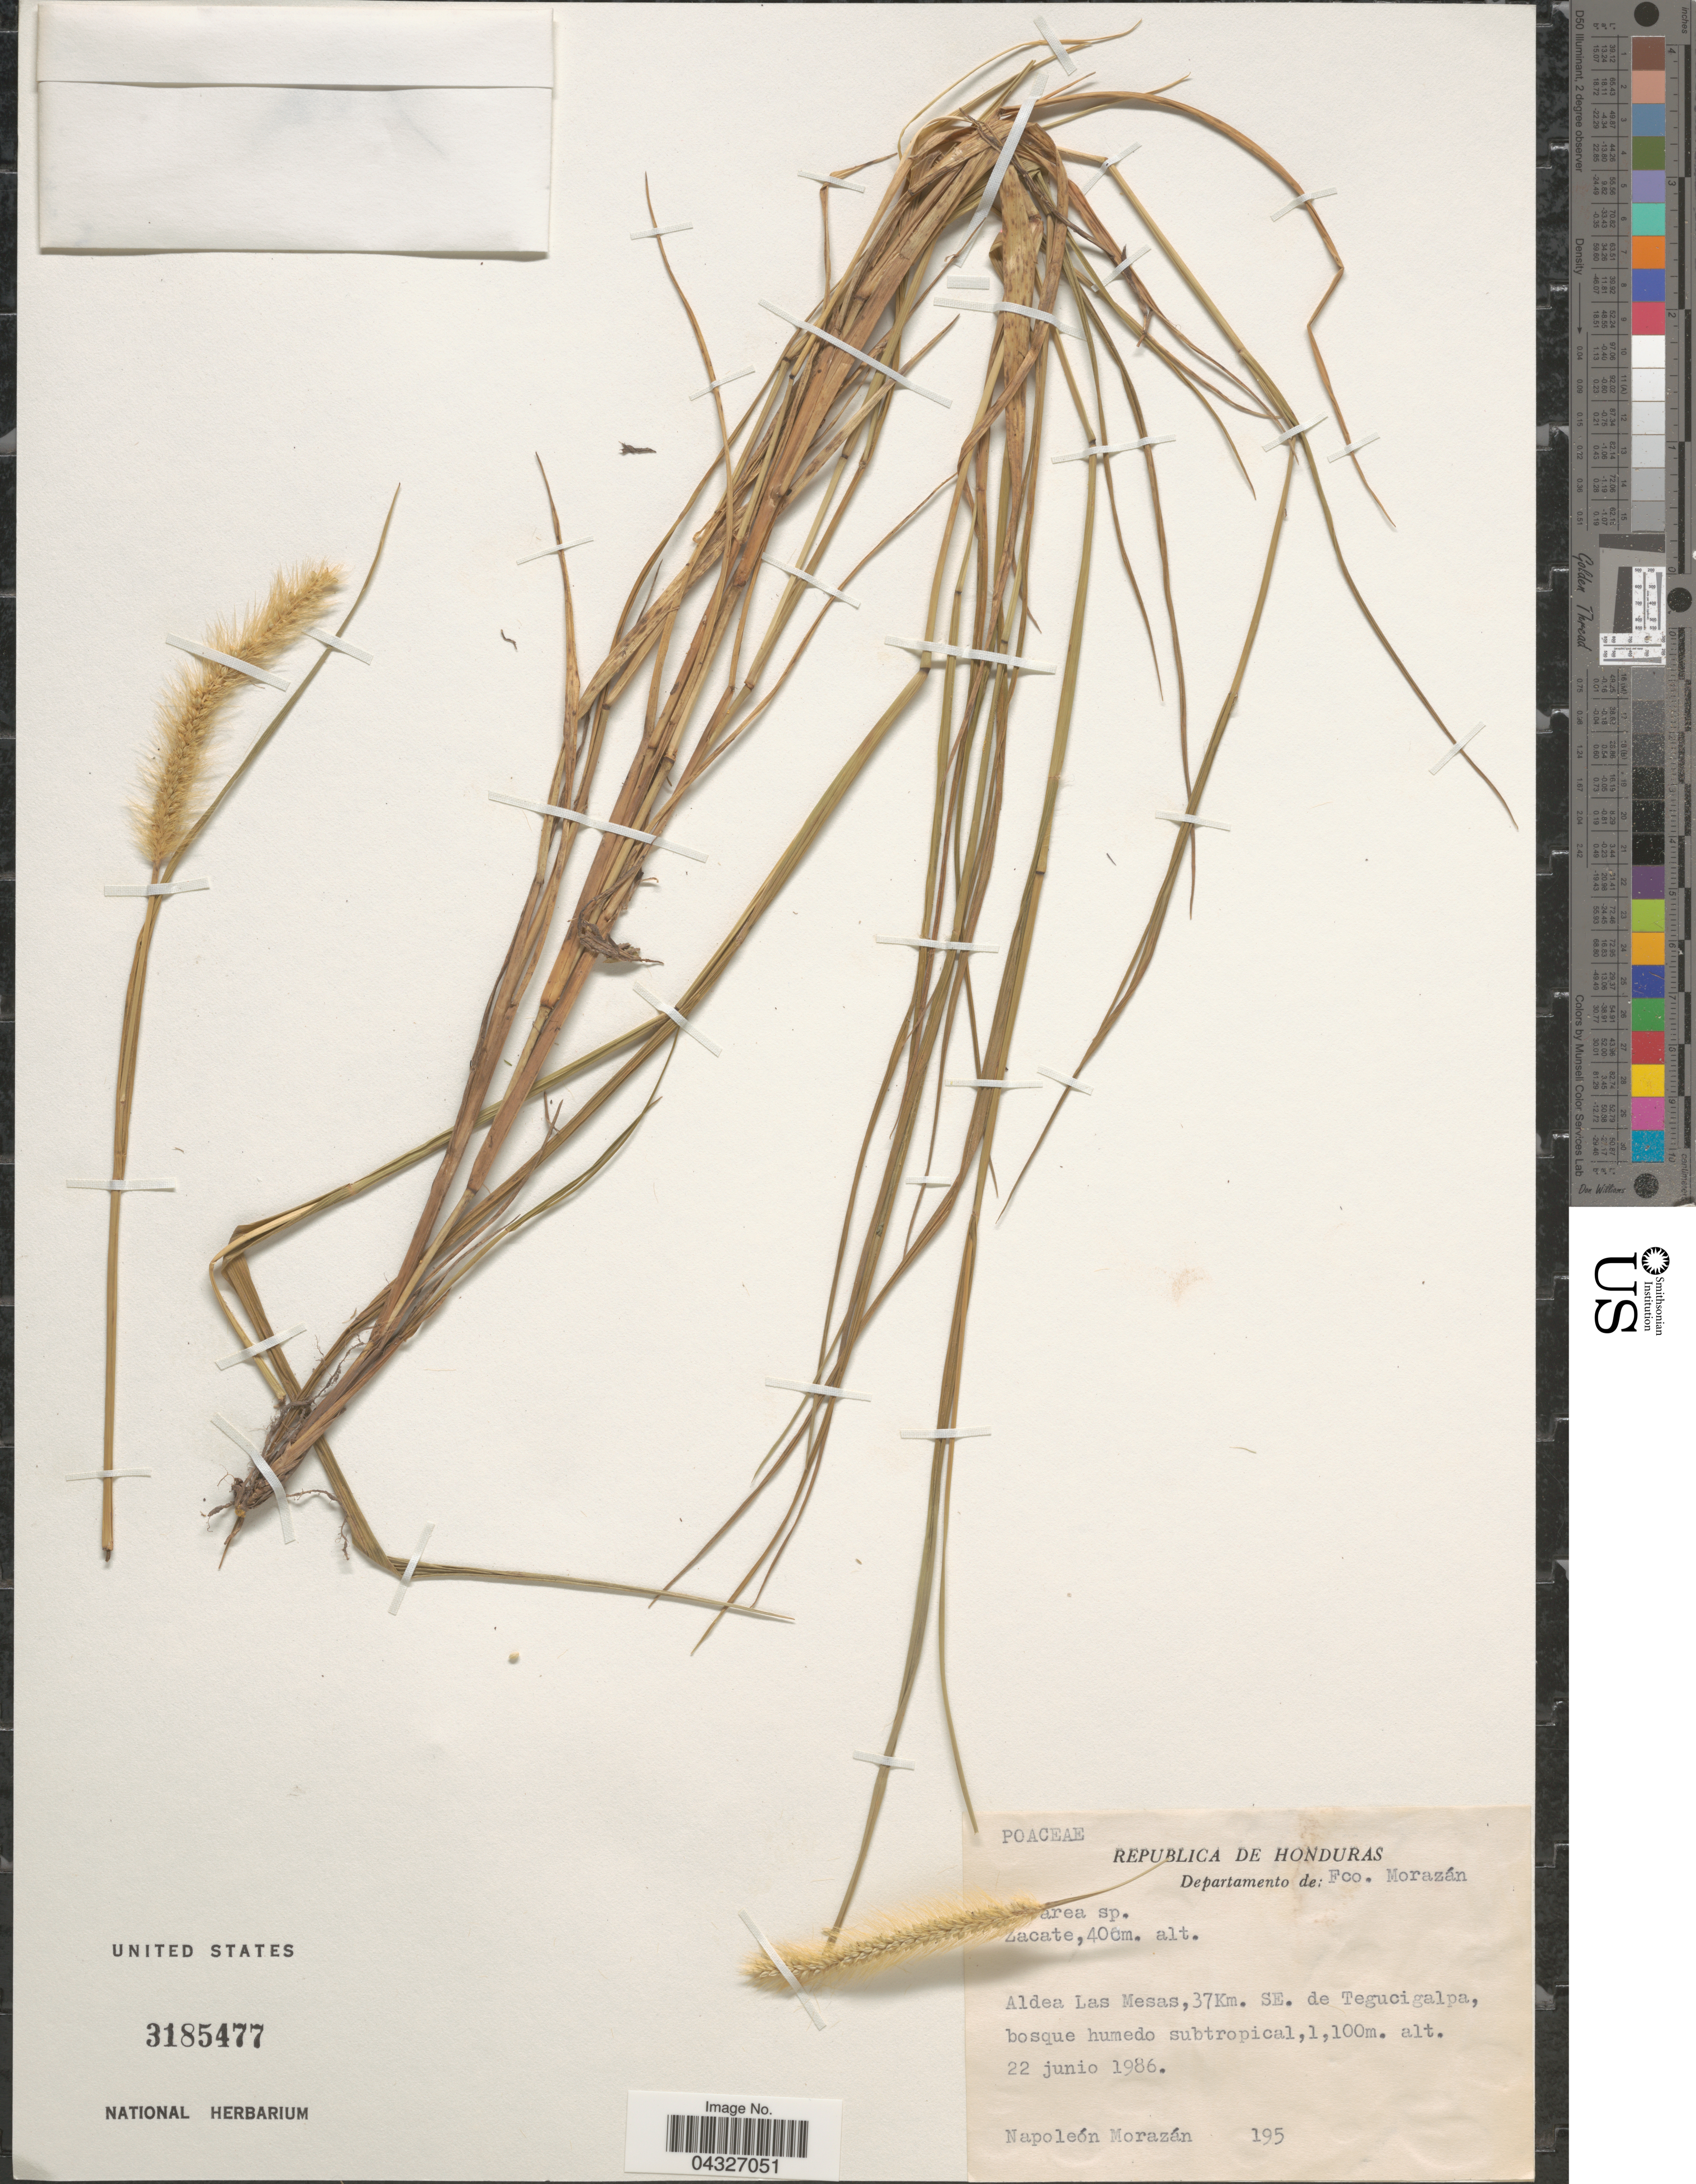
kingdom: Plantae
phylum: Tracheophyta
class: Liliopsida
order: Poales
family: Poaceae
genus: Setaria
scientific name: Setaria sp.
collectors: N. Morazan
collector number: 195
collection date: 1986-06-22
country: Honduras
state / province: Fco. Morazán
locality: Republica de Honduras. Departamento de: Fco. Morazán. Aldea Las Mesas, 37Km. SE. de Tegucigalpa.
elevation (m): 1100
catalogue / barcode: US 3185477